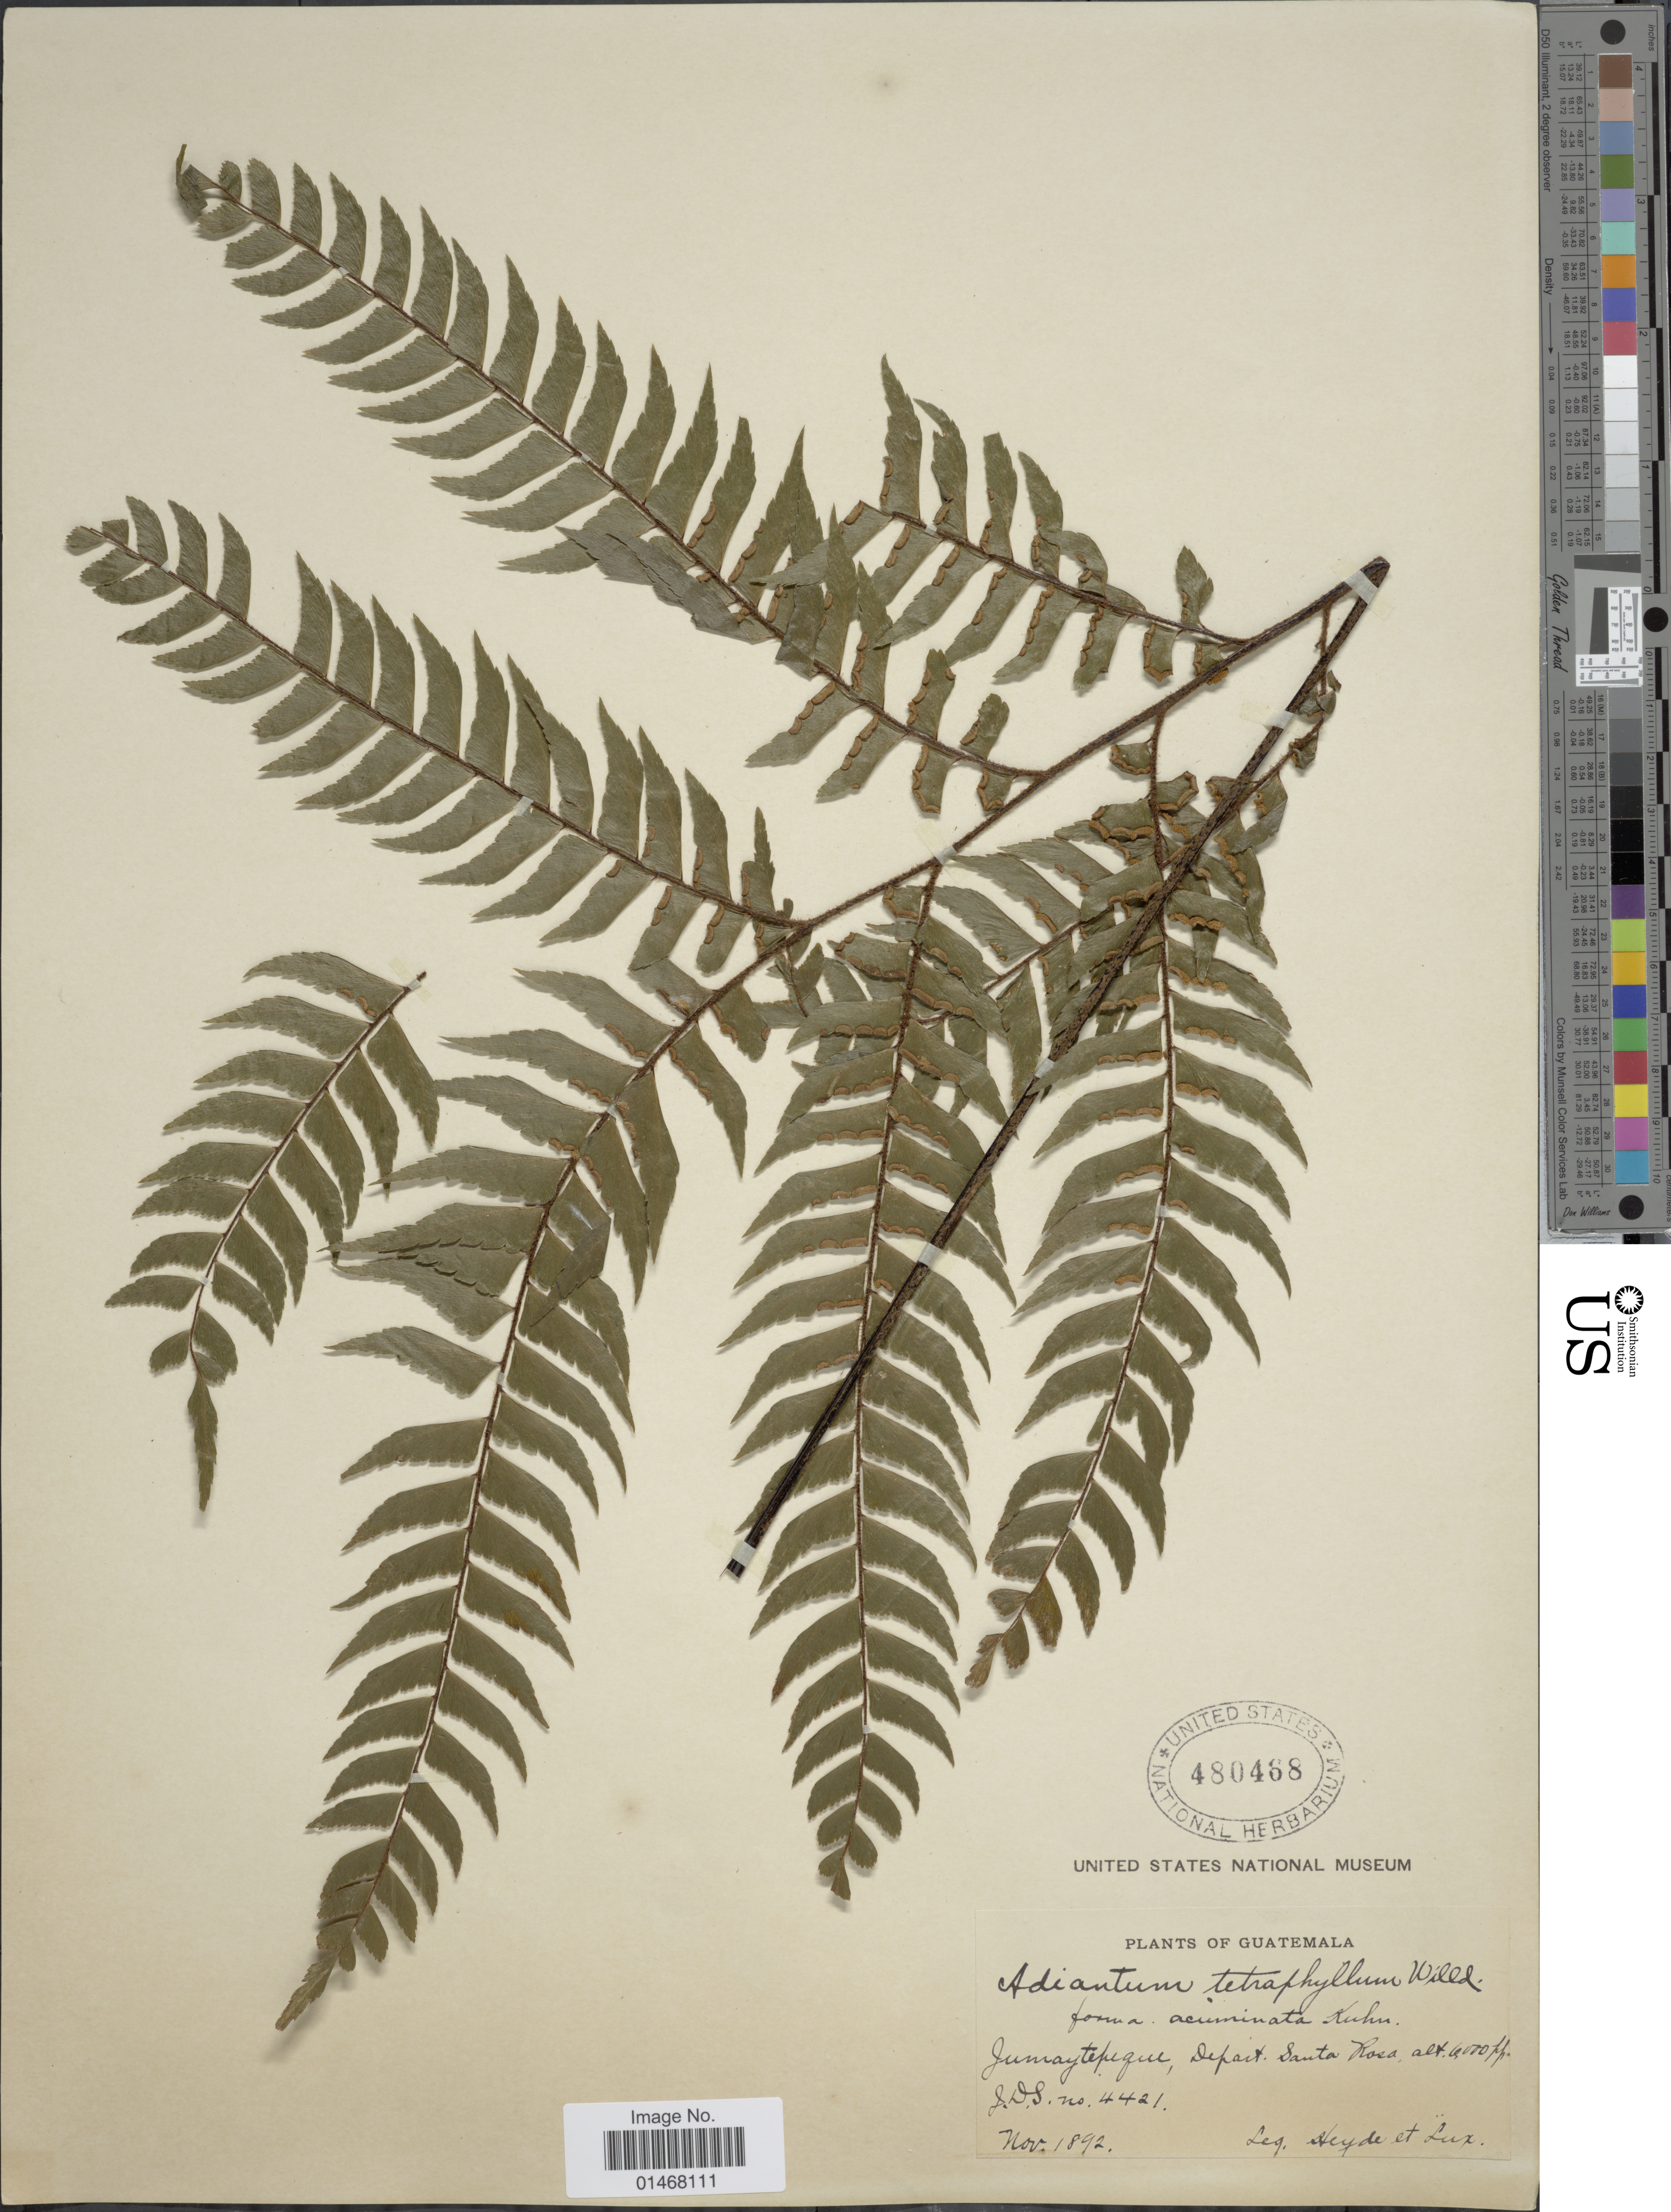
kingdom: Plantae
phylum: Tracheophyta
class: Polypodiopsida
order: Polypodiales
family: Pteridaceae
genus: Adiantum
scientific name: Adiantum tetraphyllum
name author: Humb. & Bonpl. ex Willd.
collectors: Heyde & Lux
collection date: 1892-11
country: Guatemala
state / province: Santa Rosa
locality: Jamaytepeque, Depart Santa Rosa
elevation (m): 1829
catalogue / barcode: US 480468